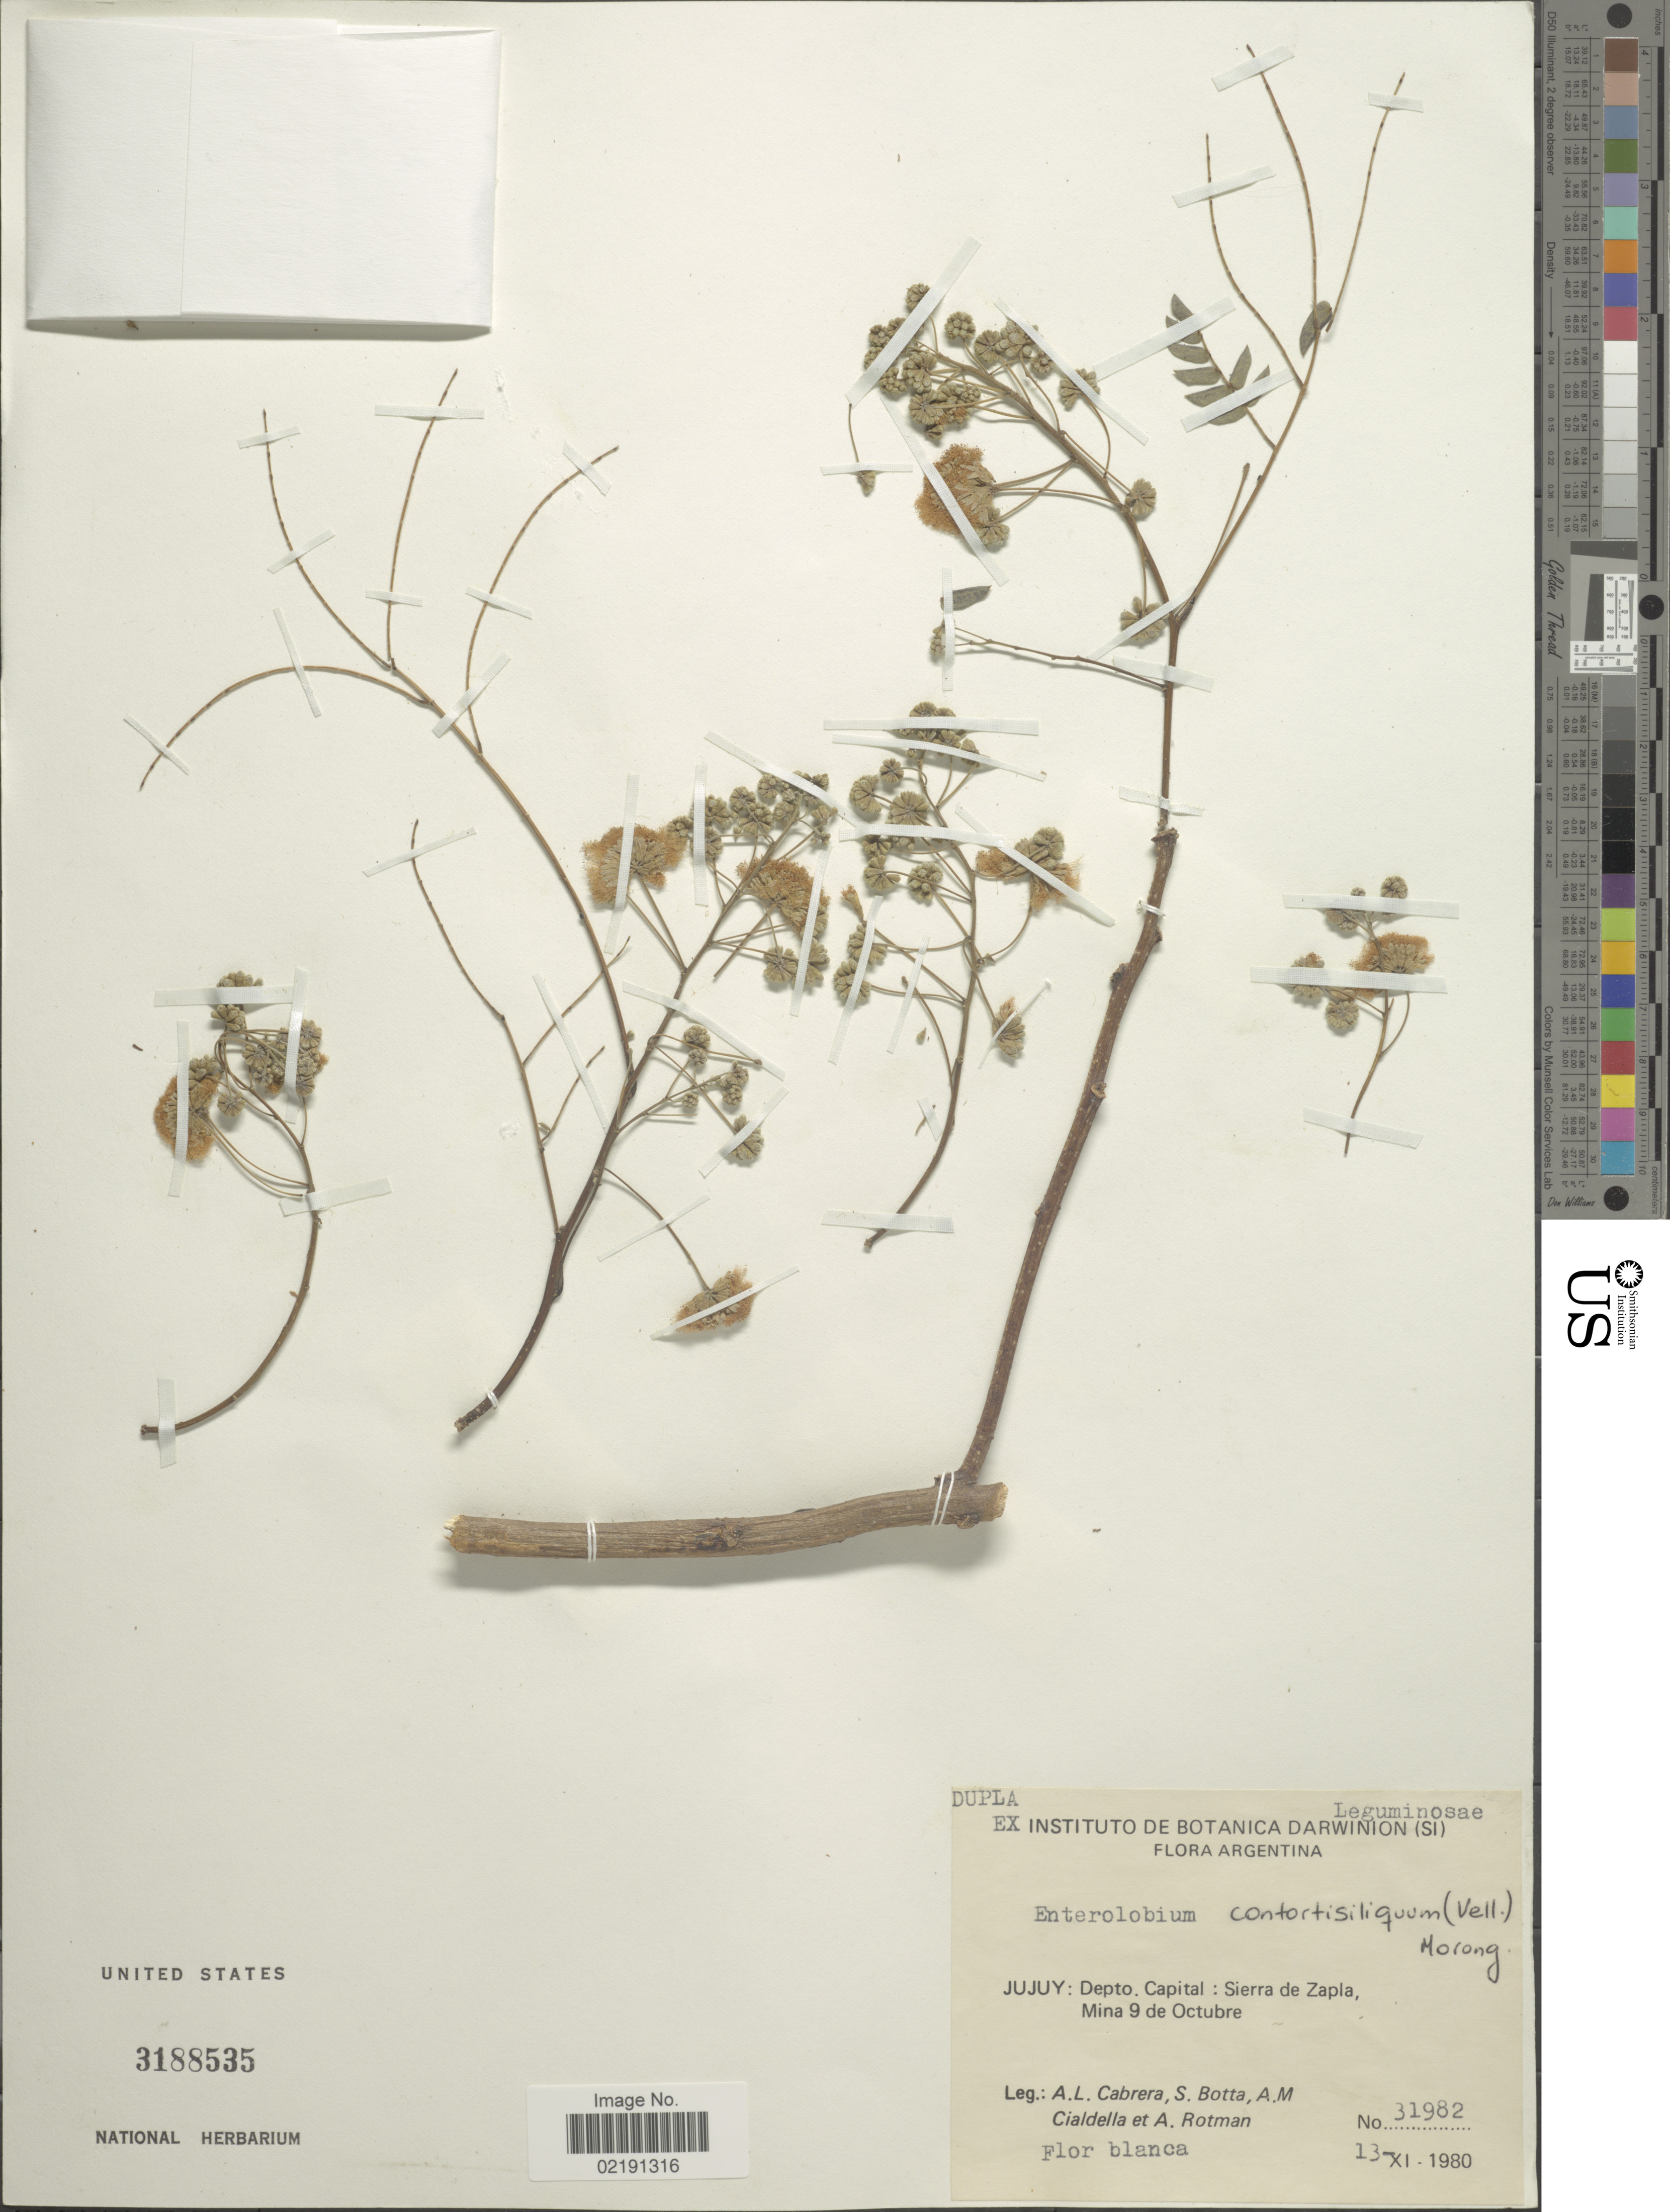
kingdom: Plantae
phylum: Tracheophyta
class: Magnoliopsida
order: Fabales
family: Fabaceae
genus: Enterolobium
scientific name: Enterolobium contortisiliquum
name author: (Vell.) Morong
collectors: A. L. Cabrera, S. Botta, A. M. Cialdella & A. D. Rotman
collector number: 31982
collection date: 1980-11-13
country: Argentina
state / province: Jujuy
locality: Jujuy: Depto. Capital: Sierra de Zapla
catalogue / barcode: US 3188535